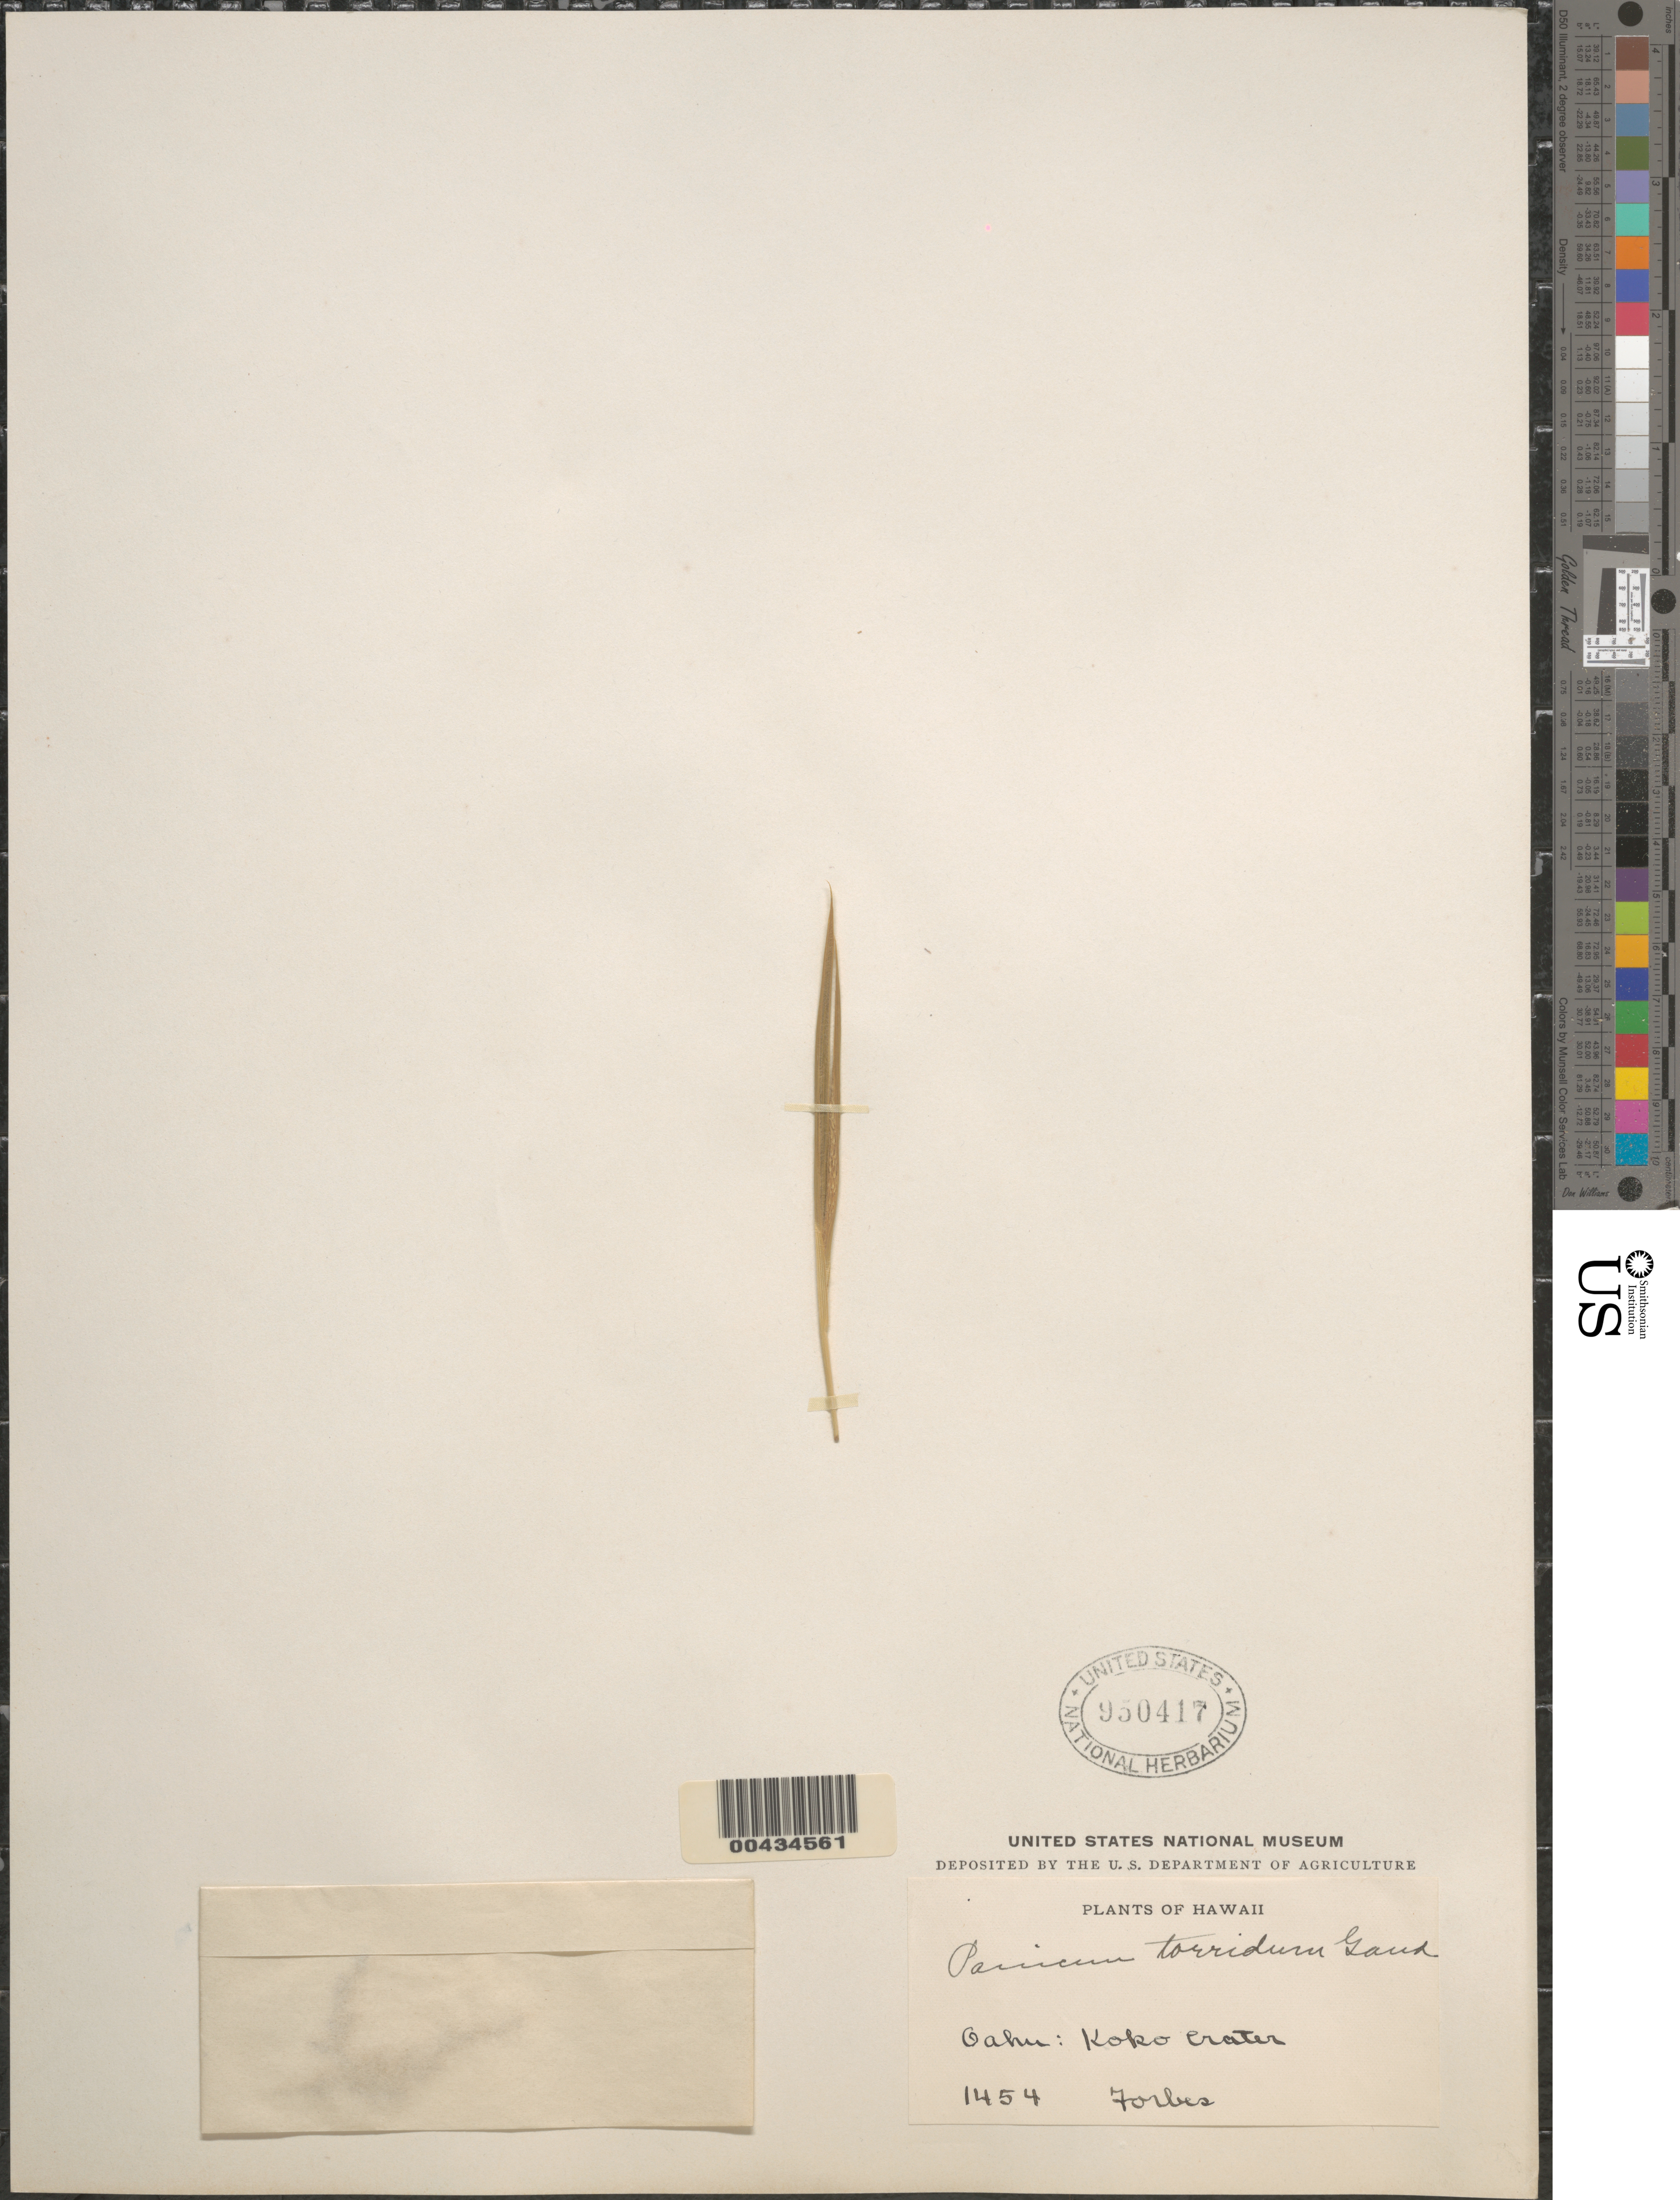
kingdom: Plantae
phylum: Tracheophyta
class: Liliopsida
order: Poales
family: Poaceae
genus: Panicum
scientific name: Panicum torridum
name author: Gaudich.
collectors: C. N. Forbes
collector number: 1454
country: United States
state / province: Hawaii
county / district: Honolulu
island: Oahu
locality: Koko Crater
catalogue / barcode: US 950417